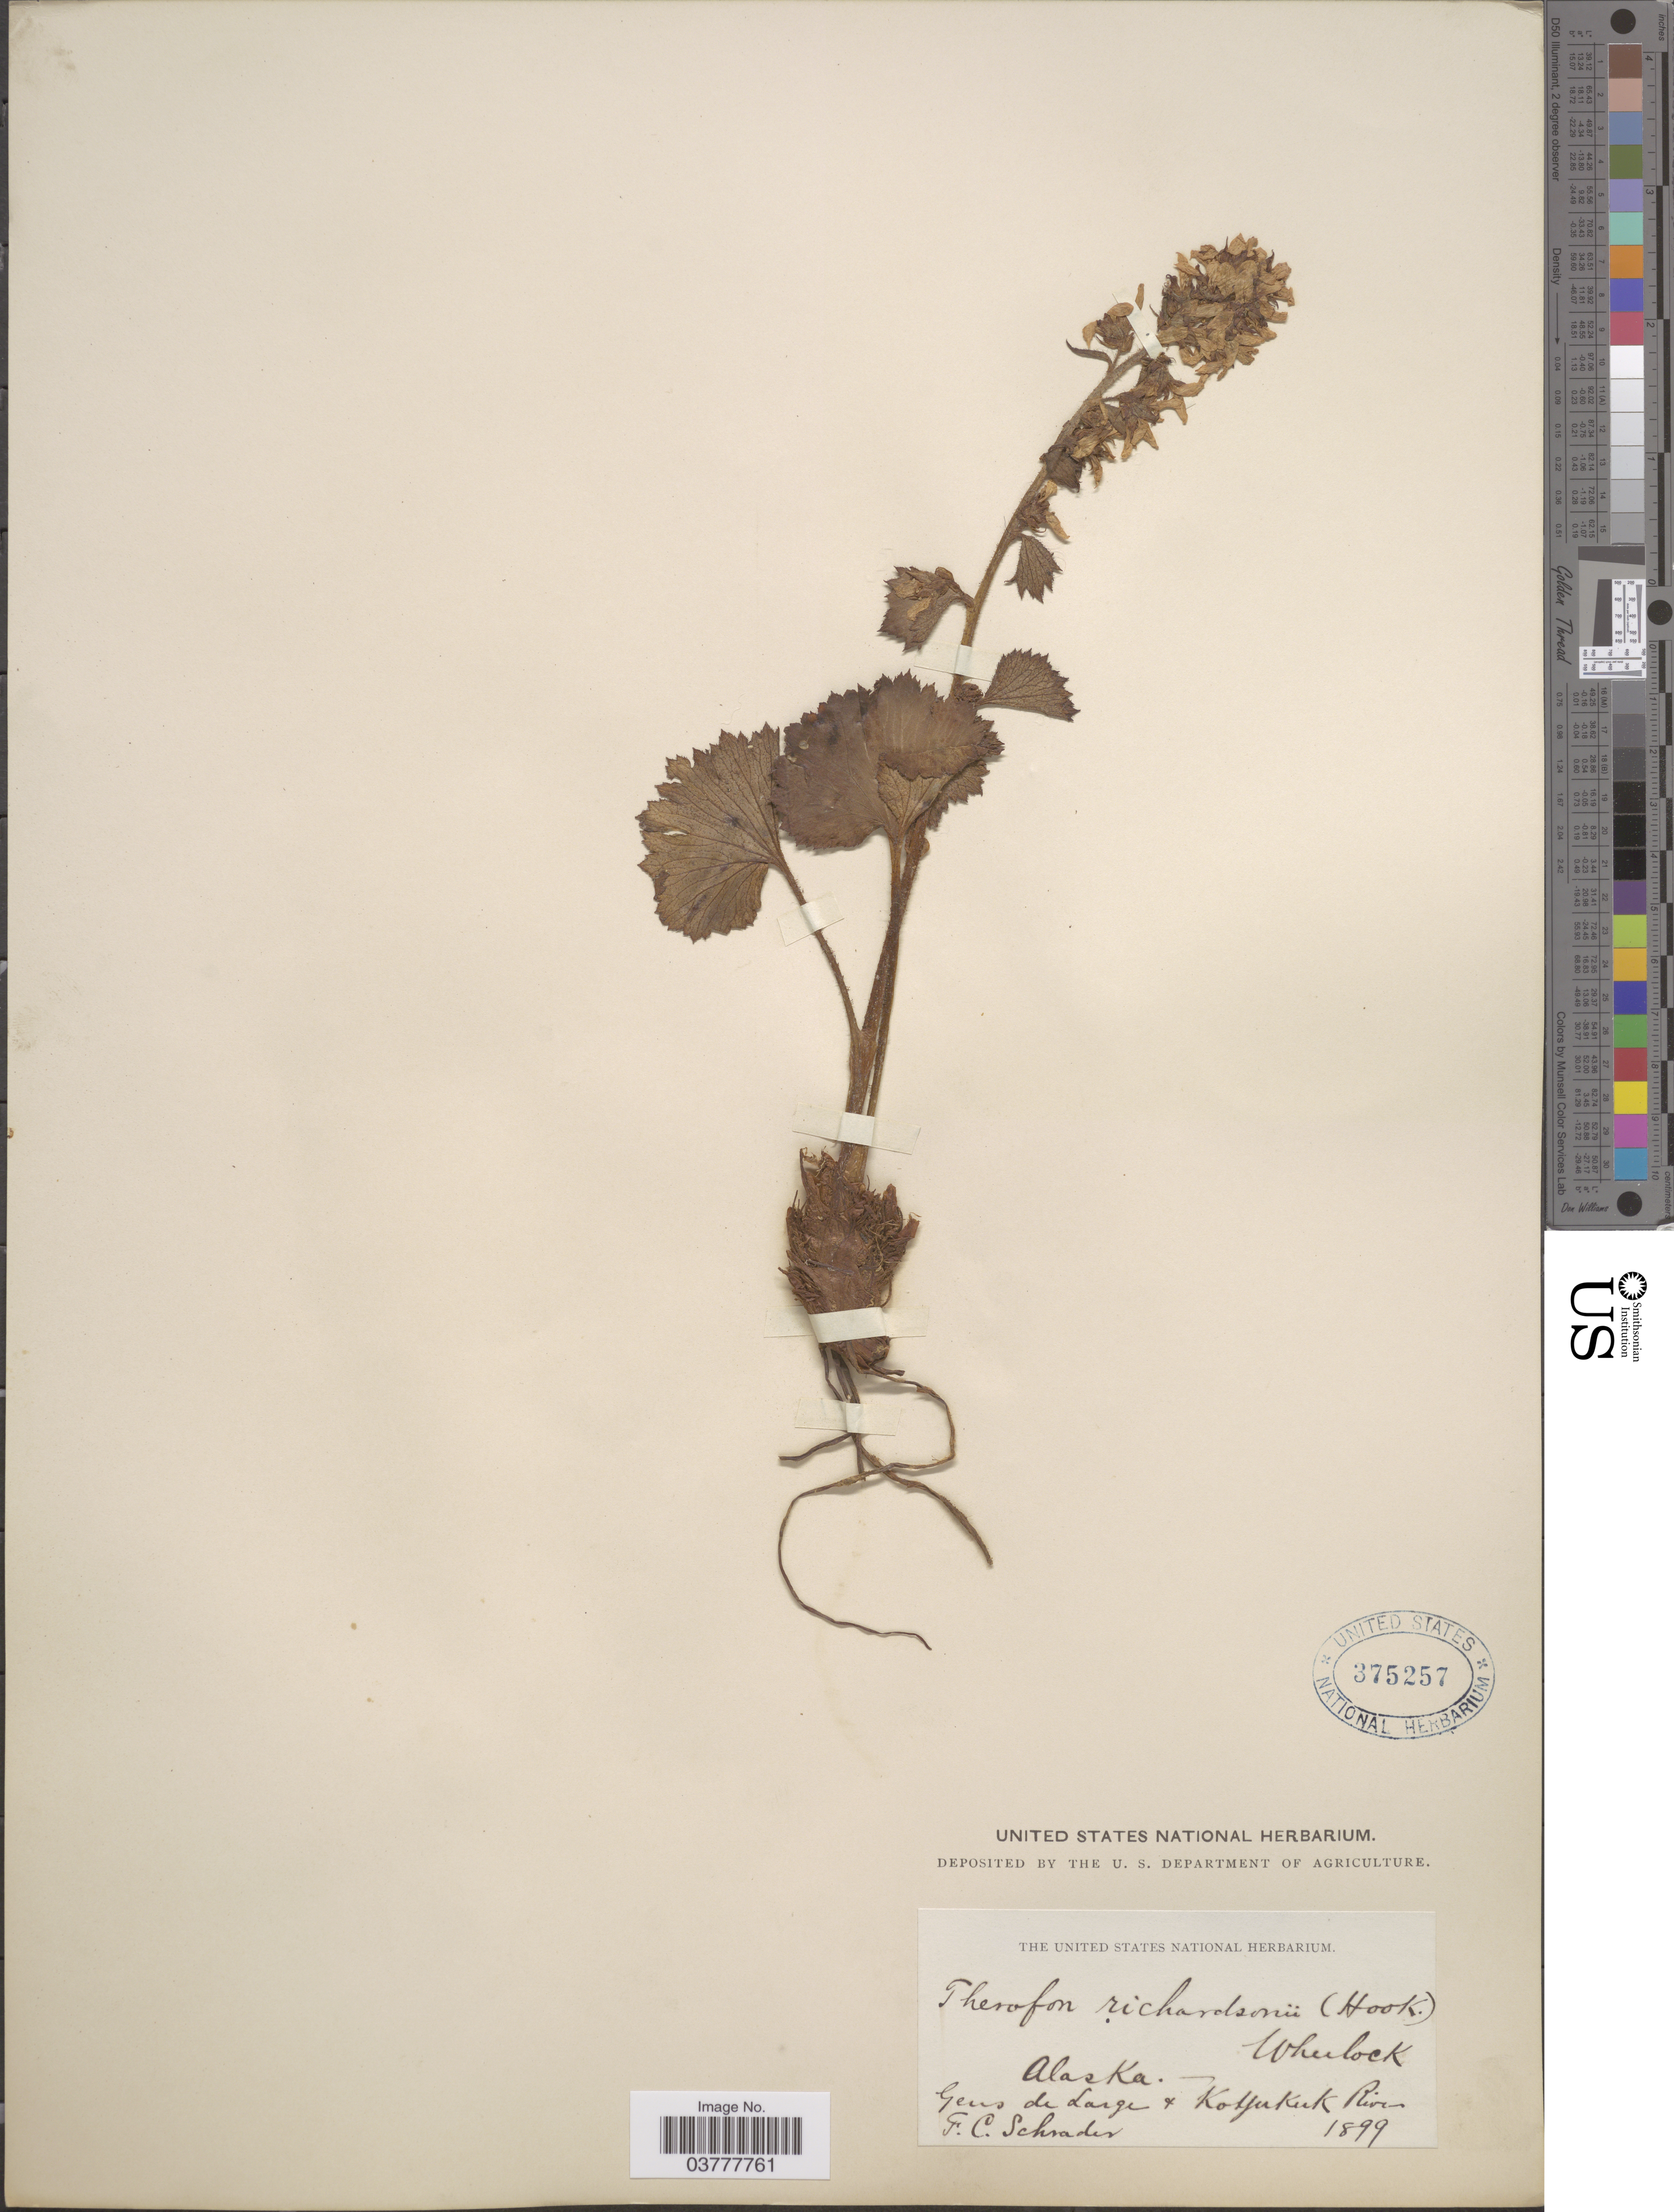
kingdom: Plantae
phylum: Tracheophyta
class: Magnoliopsida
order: Saxifragales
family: Saxifragaceae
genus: Boykinia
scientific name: Boykinia richardsonii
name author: (Hook.) A. Gray ex B.D. Jacks.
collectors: F. C. Schrader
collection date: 1899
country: United States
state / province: Alaska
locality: Geus* de Large & Kotfukuk* River.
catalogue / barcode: US 375257